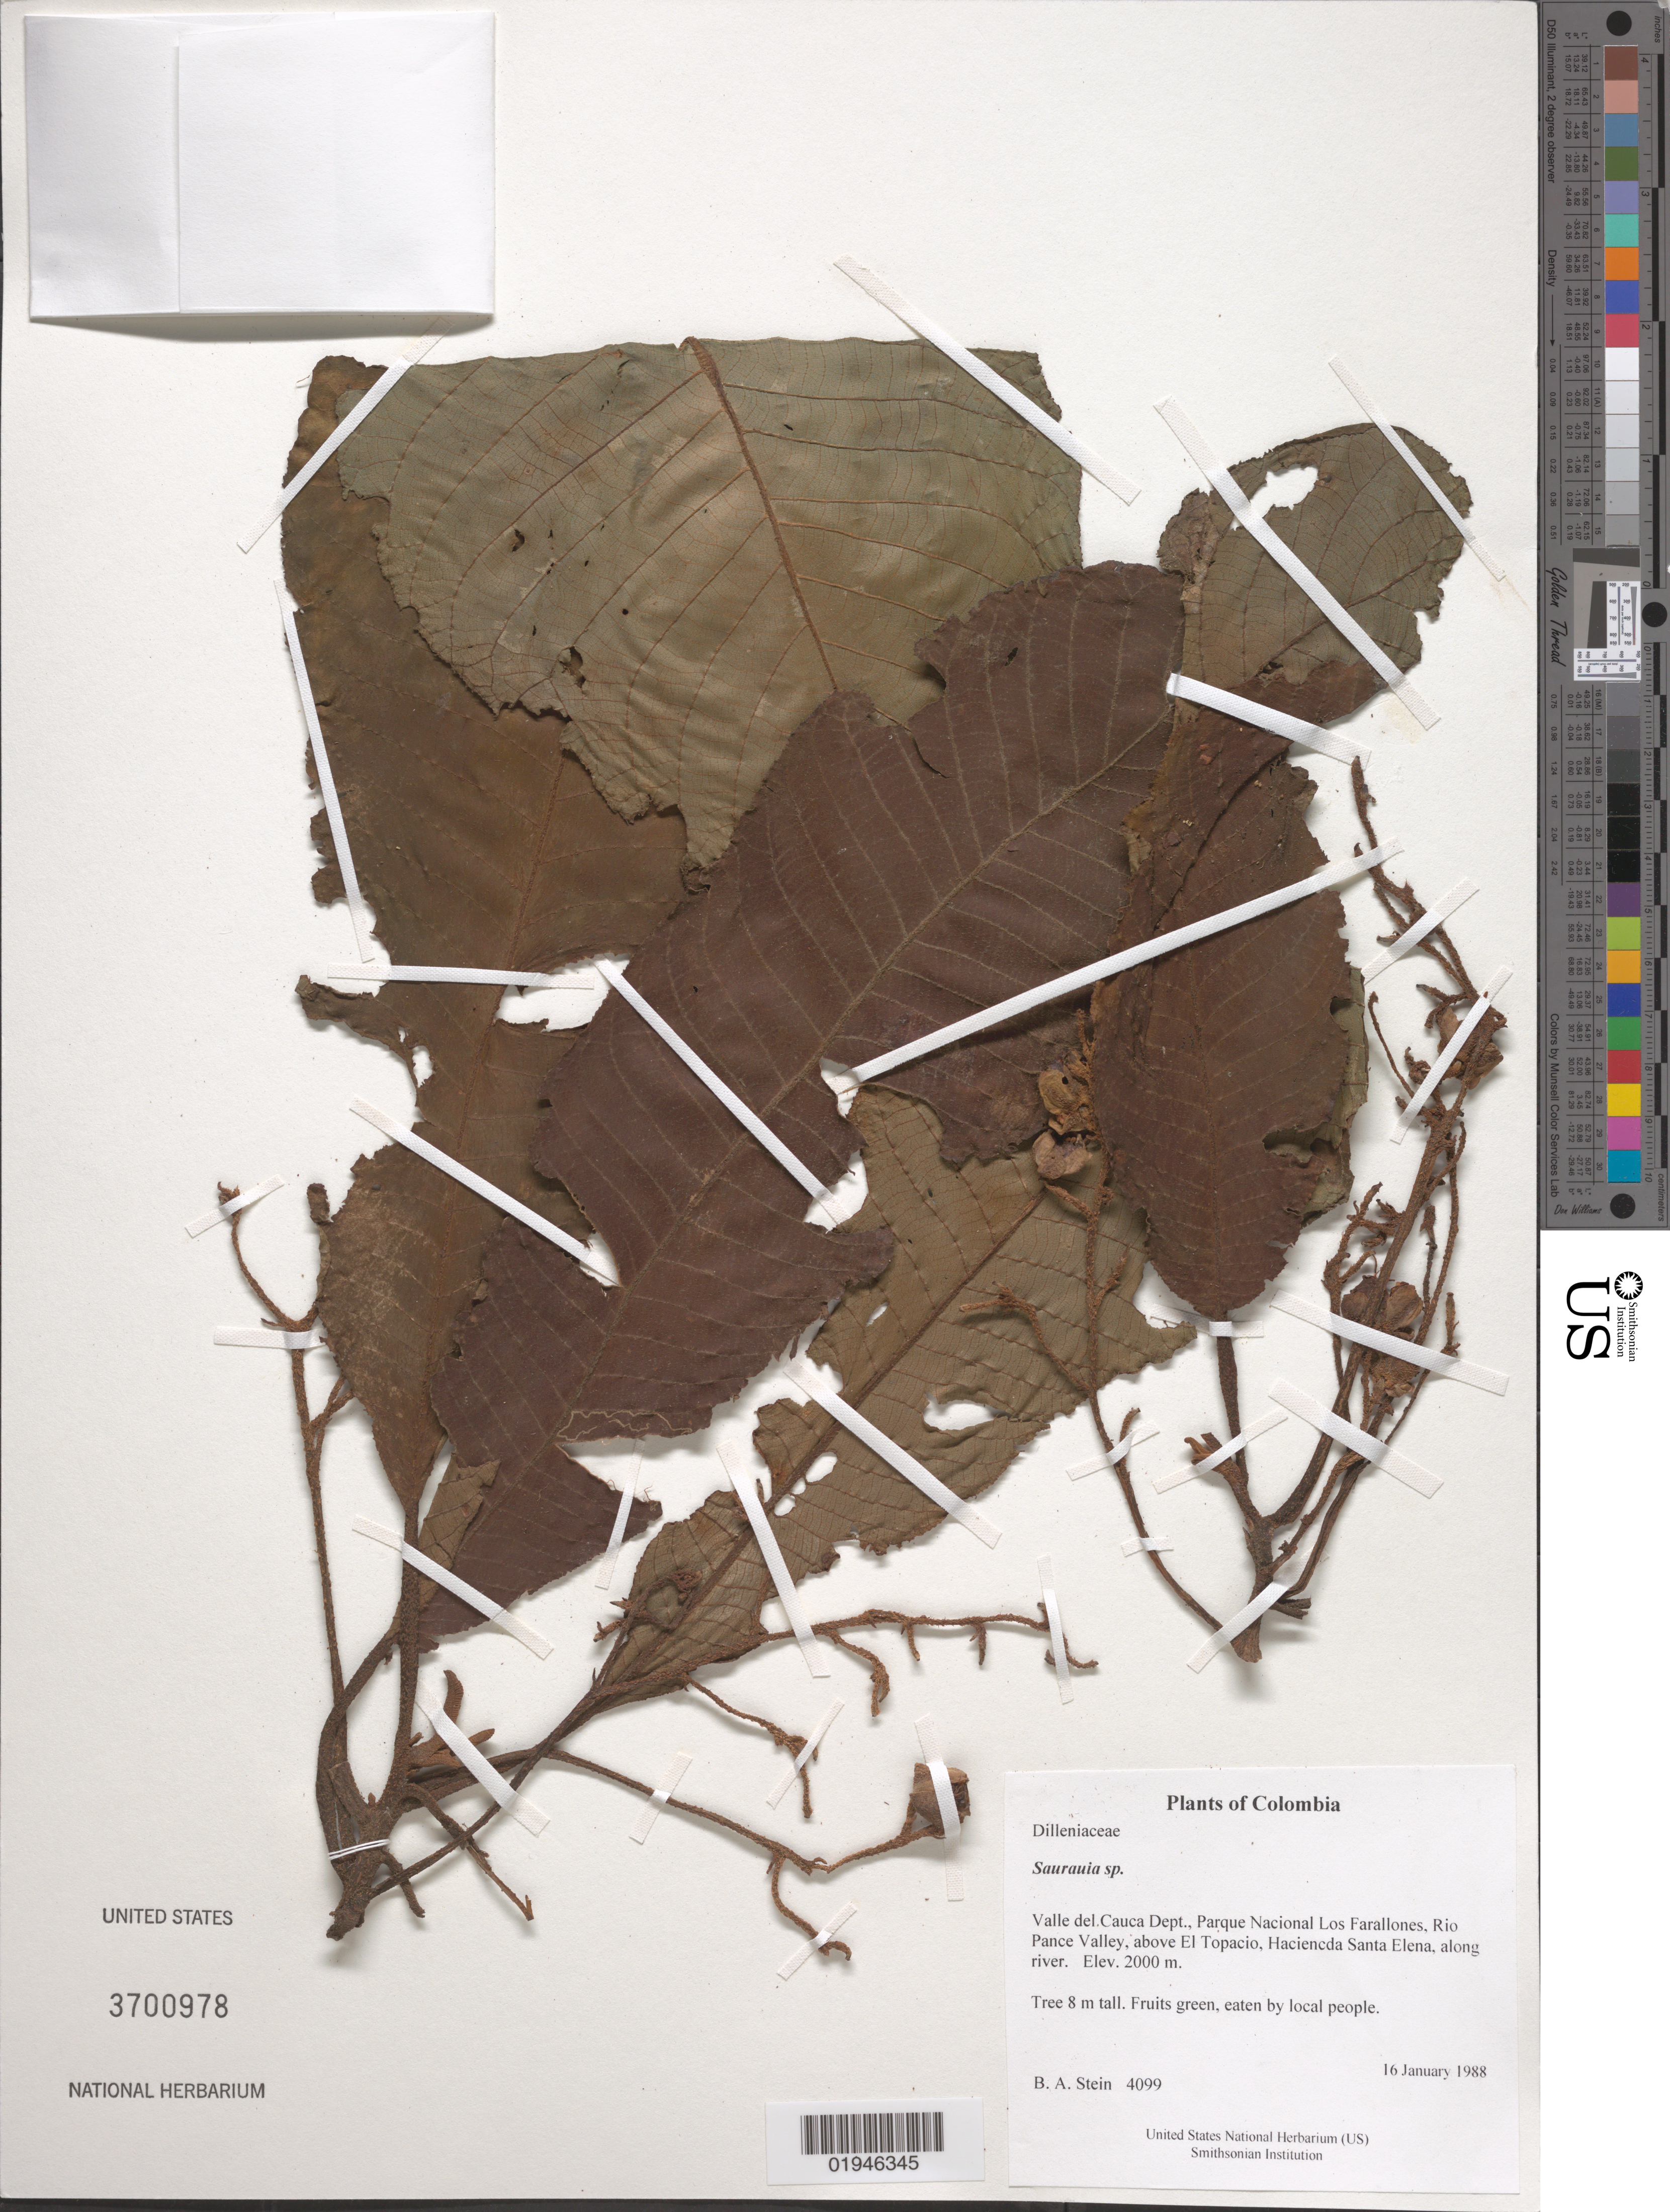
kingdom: Plantae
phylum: Tracheophyta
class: Magnoliopsida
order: Ericales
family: Actinidiaceae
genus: Saurauia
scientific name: Saurauia sp.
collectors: B. A. Stein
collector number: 4099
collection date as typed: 16 January 1988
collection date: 1988-01-16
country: Colombia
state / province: Valle del Cauca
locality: Parque Nacional Los Farallones, Rio Pance Valley, above El Topacio, Haciencda Santa Elena, along river.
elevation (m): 2000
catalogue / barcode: US 3700978